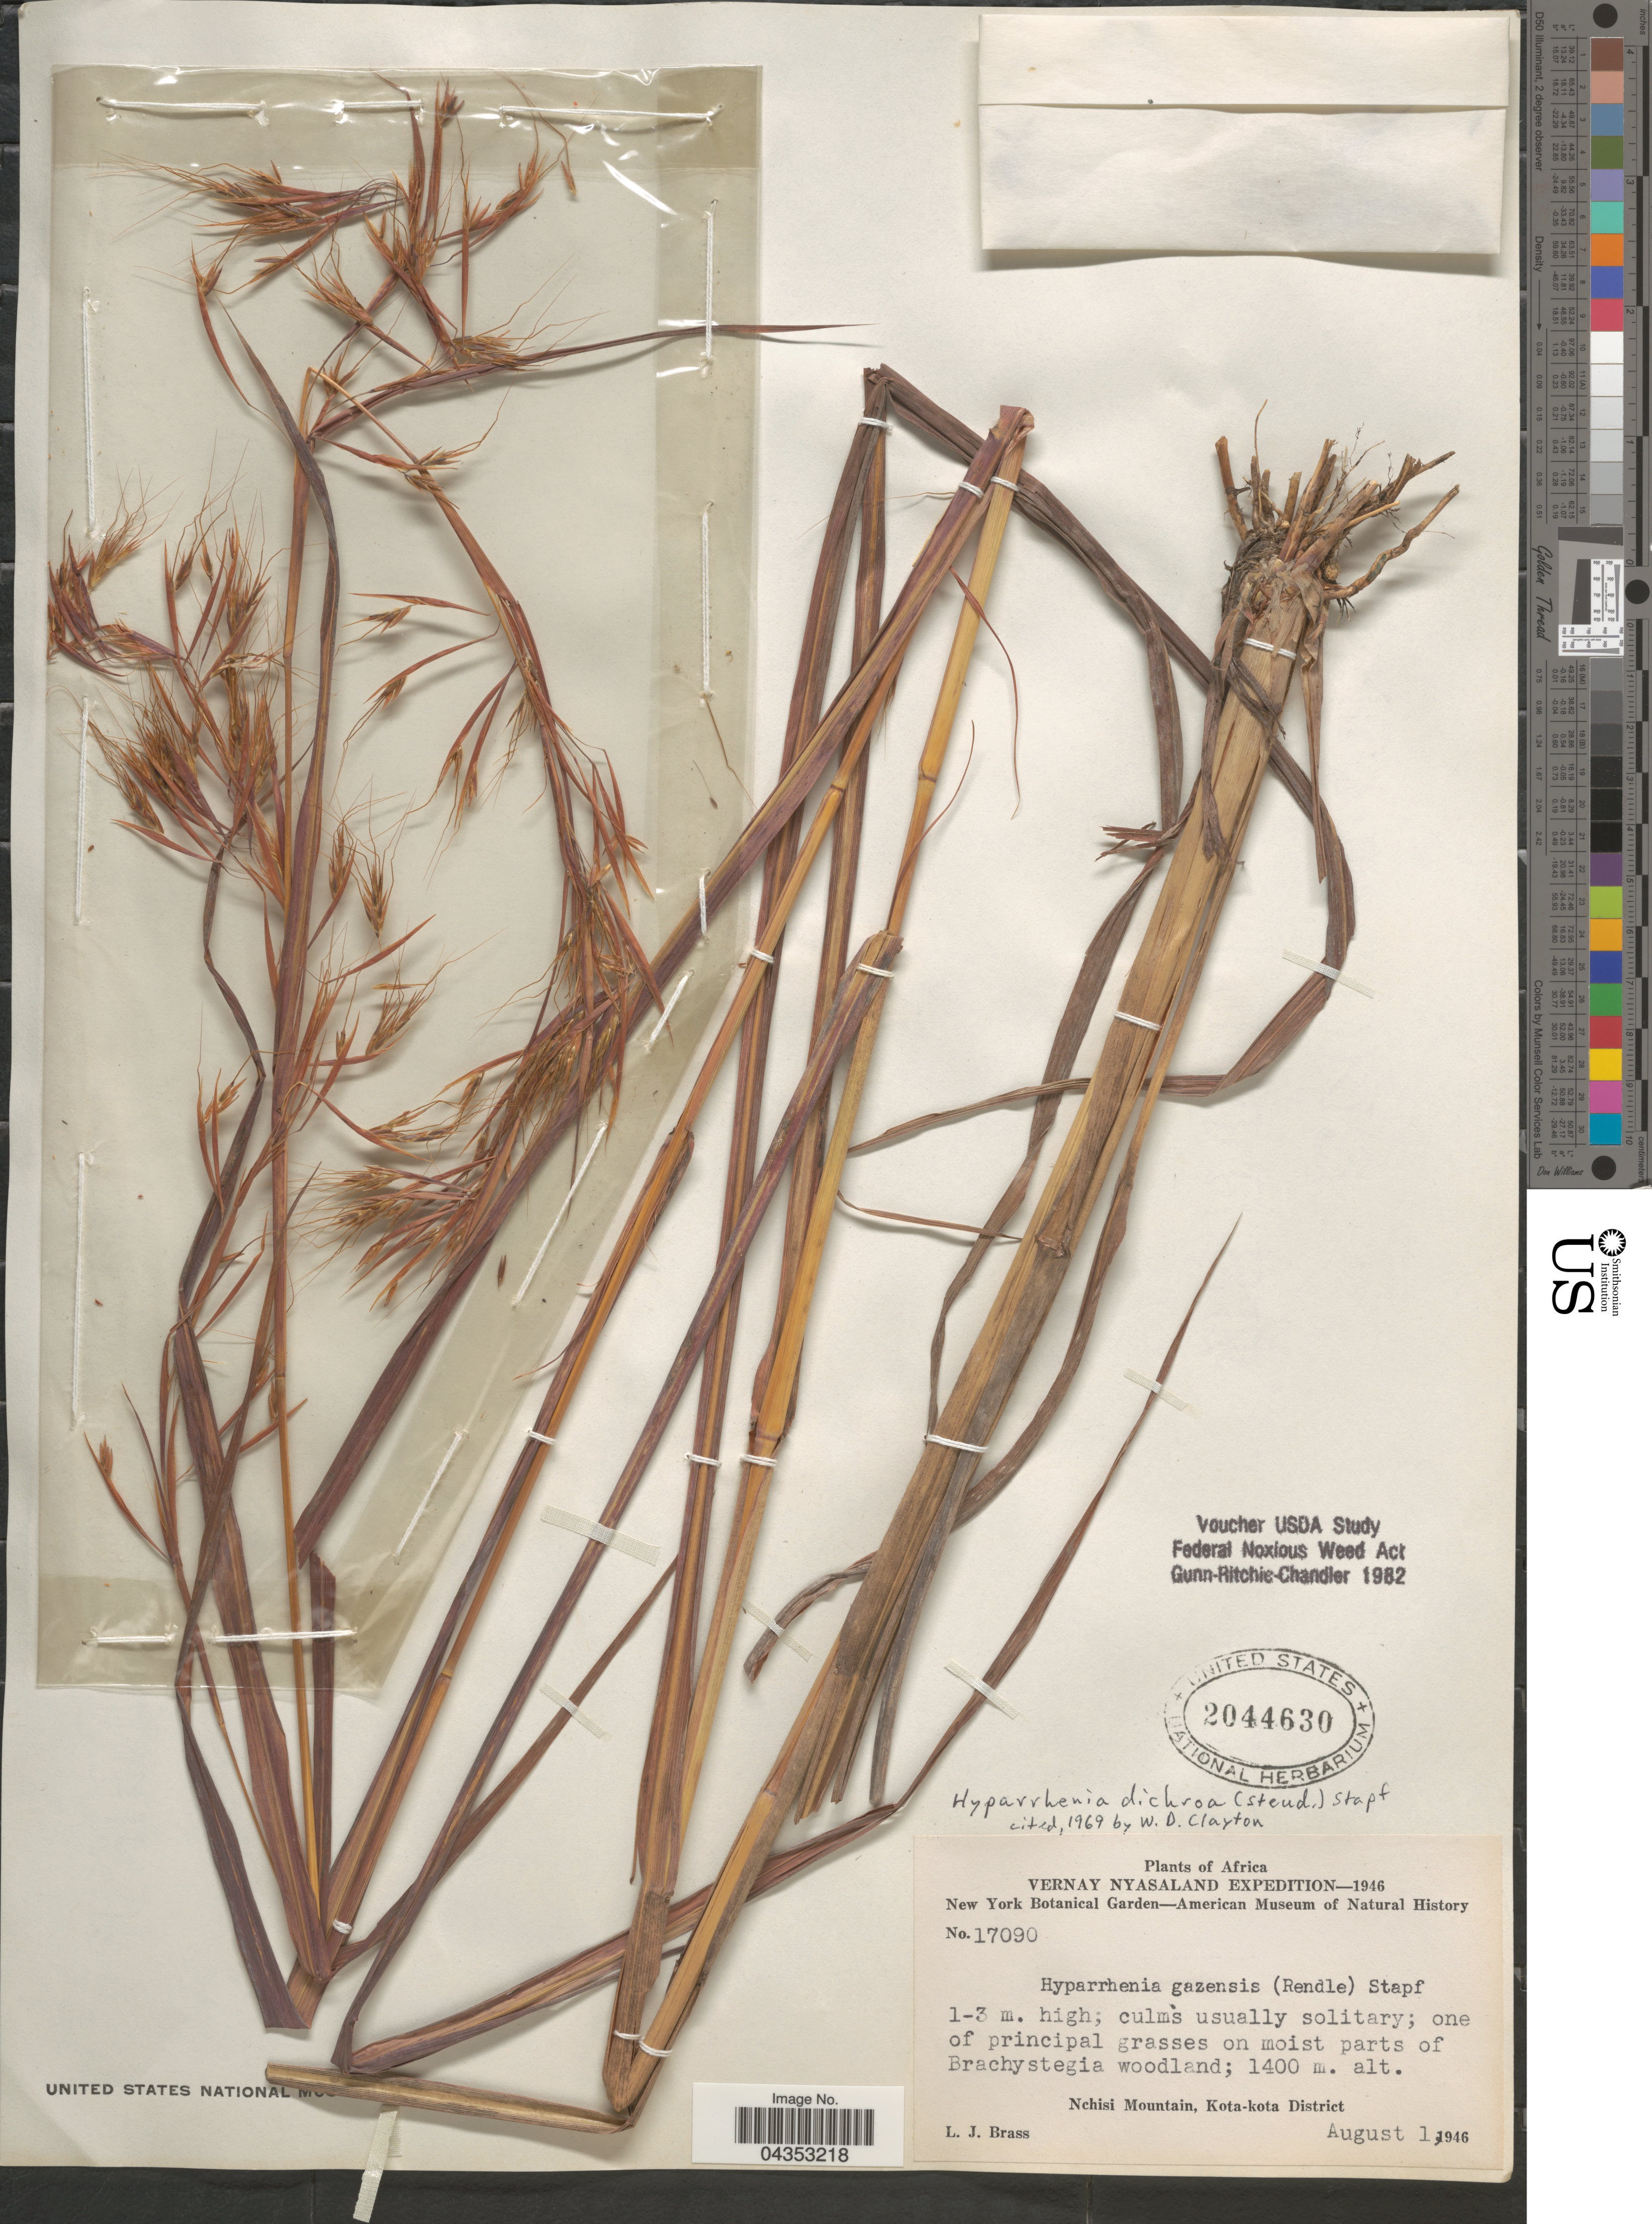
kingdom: Plantae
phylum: Tracheophyta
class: Liliopsida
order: Poales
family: Poaceae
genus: Hyparrhenia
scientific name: Hyparrhenia dichroa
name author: (Steud.) Stapf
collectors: L. J. Brass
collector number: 17090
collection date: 1946-08-01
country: Malawi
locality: Vernay Nyasaland Expedition-1946. Nchisi Mountain, Kota-kota District.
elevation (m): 1400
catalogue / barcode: US 2044630